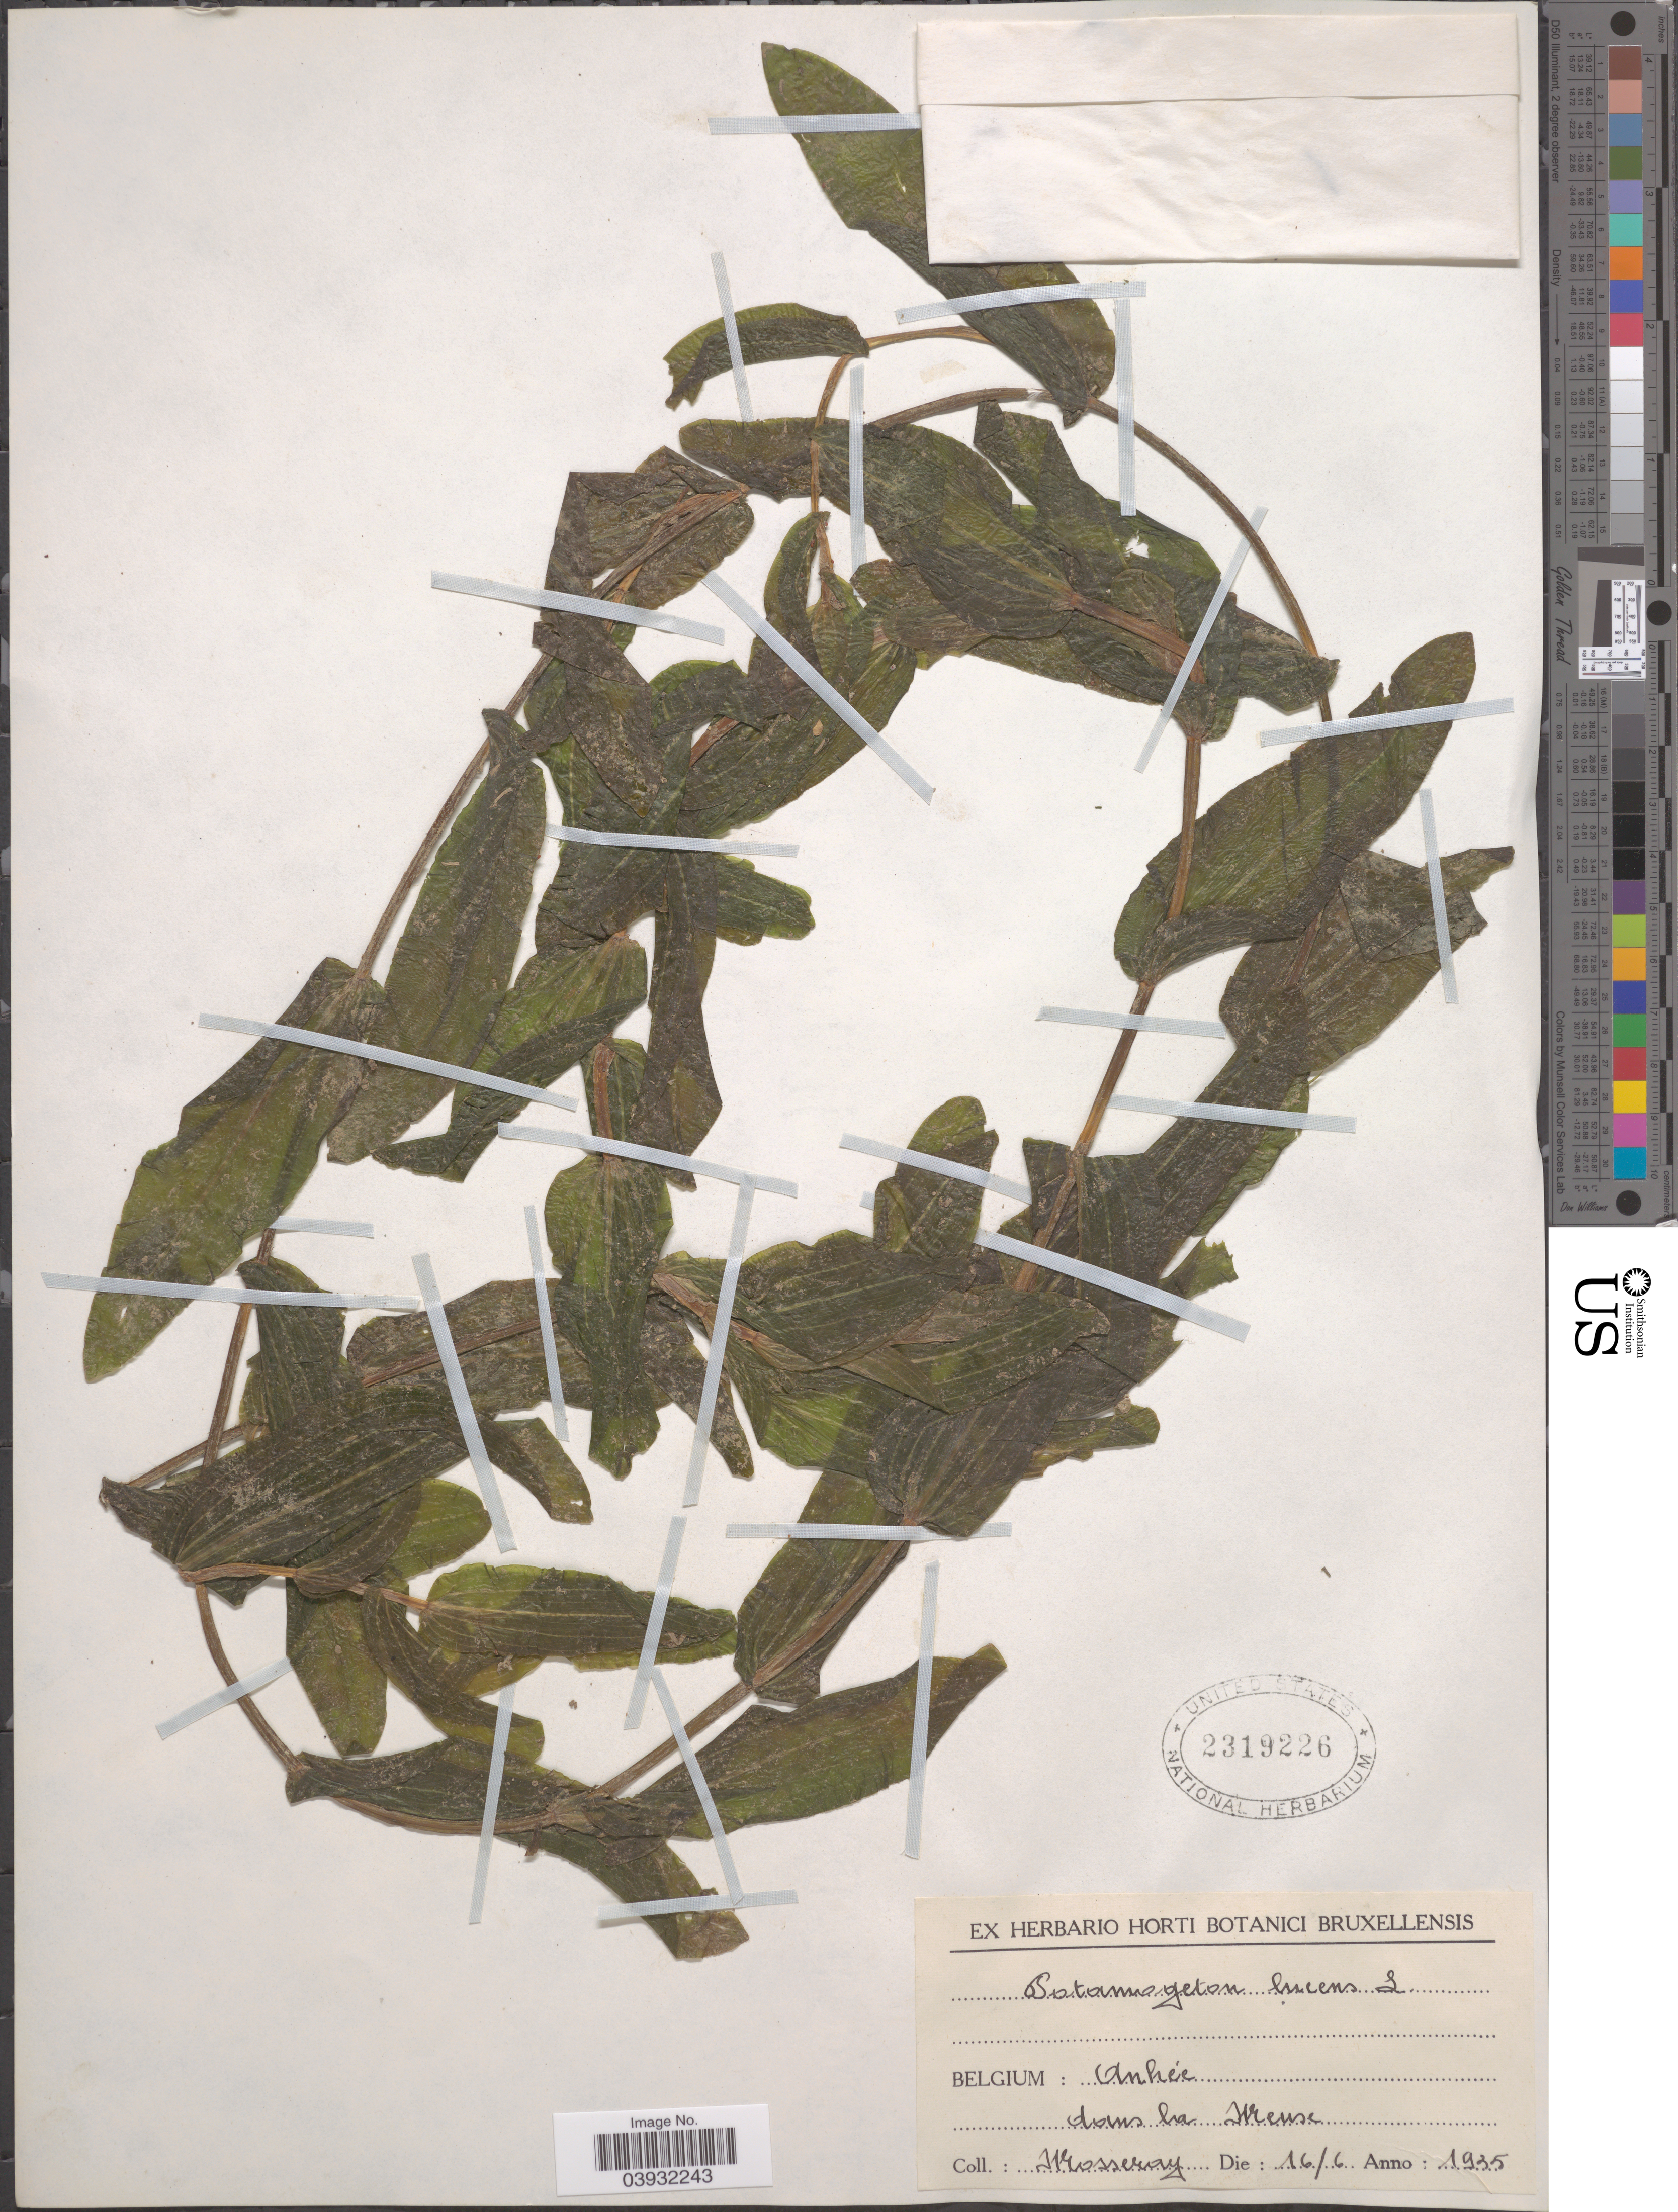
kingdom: Plantae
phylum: Tracheophyta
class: Liliopsida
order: Alismatales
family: Potamogetonaceae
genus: Potamogeton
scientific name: Potamogeton lucens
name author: L.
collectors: Mosseray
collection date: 1935-06-16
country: Belgium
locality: Anhée, dans la Meuse.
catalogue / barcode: US 2319226